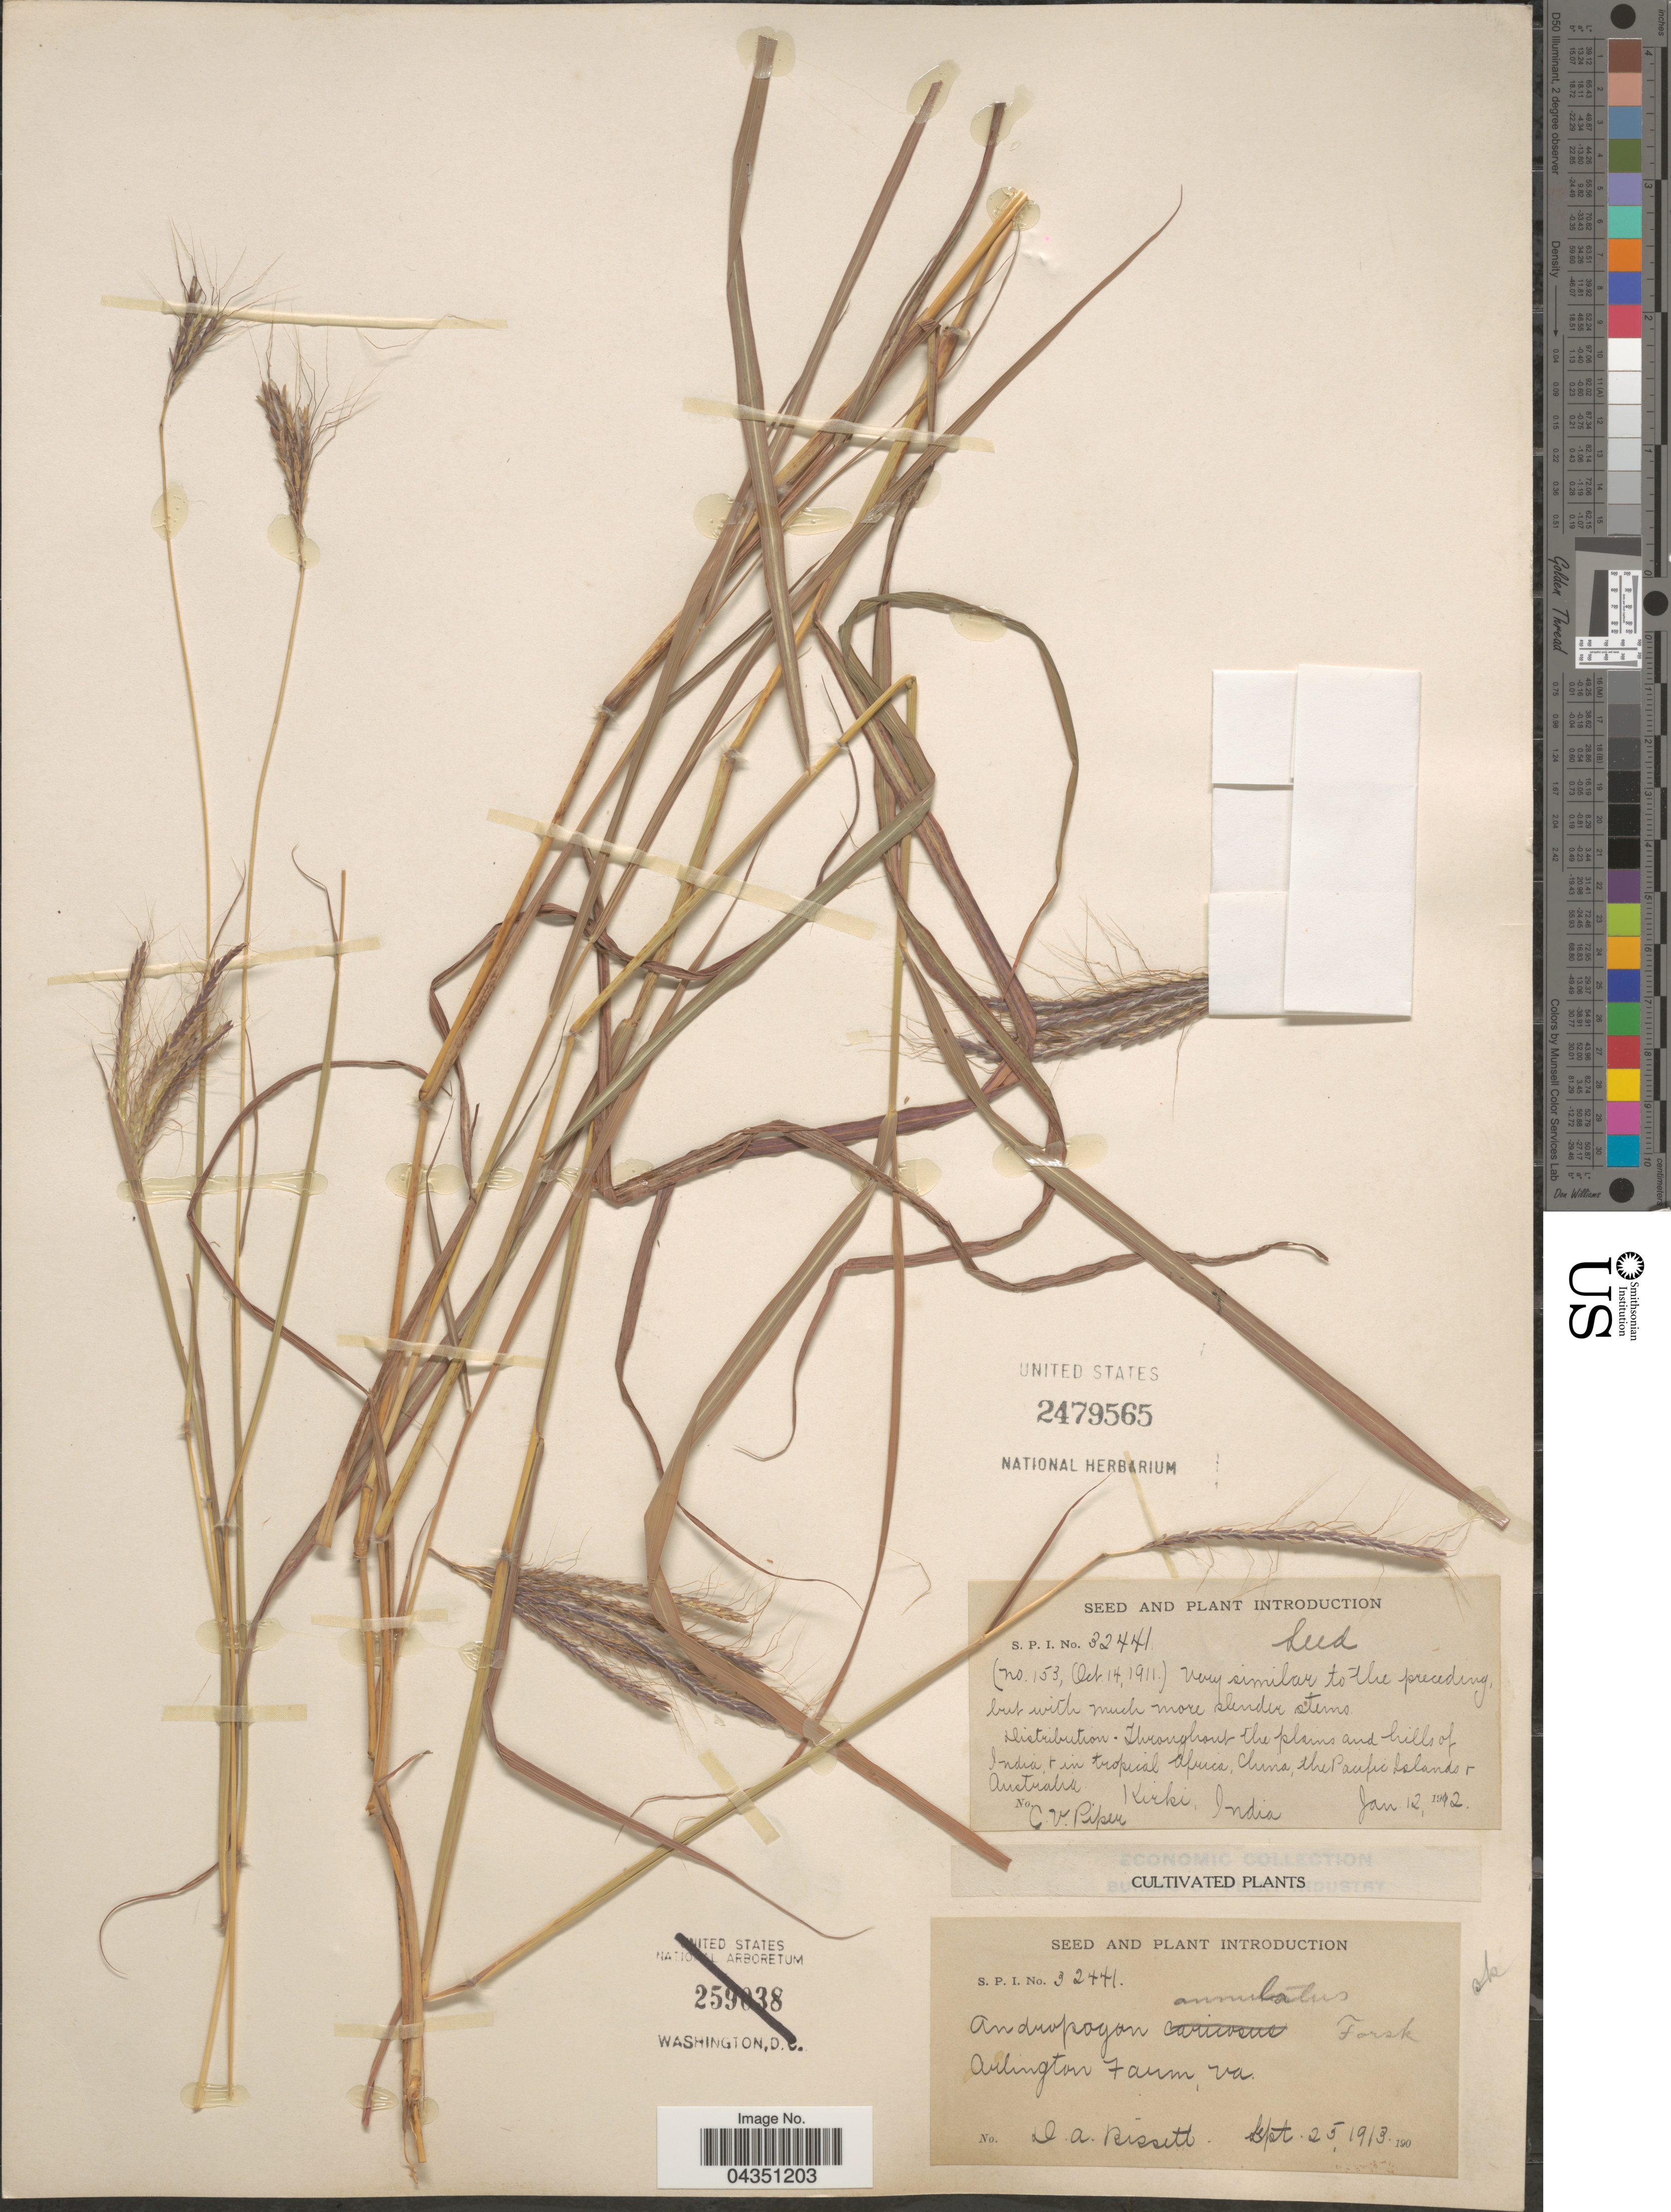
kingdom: Plantae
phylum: Tracheophyta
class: Liliopsida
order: Poales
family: Poaceae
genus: Dichanthium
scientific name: Dichanthium annulatum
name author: (Forssk.) Stapf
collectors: C. V. Piper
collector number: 32441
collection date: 1912-01-12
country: India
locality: Throughout the plains and hills of India, in tropical Africa, China, the Pacific Islands + Australia. Kirki, India.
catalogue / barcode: US 2479565